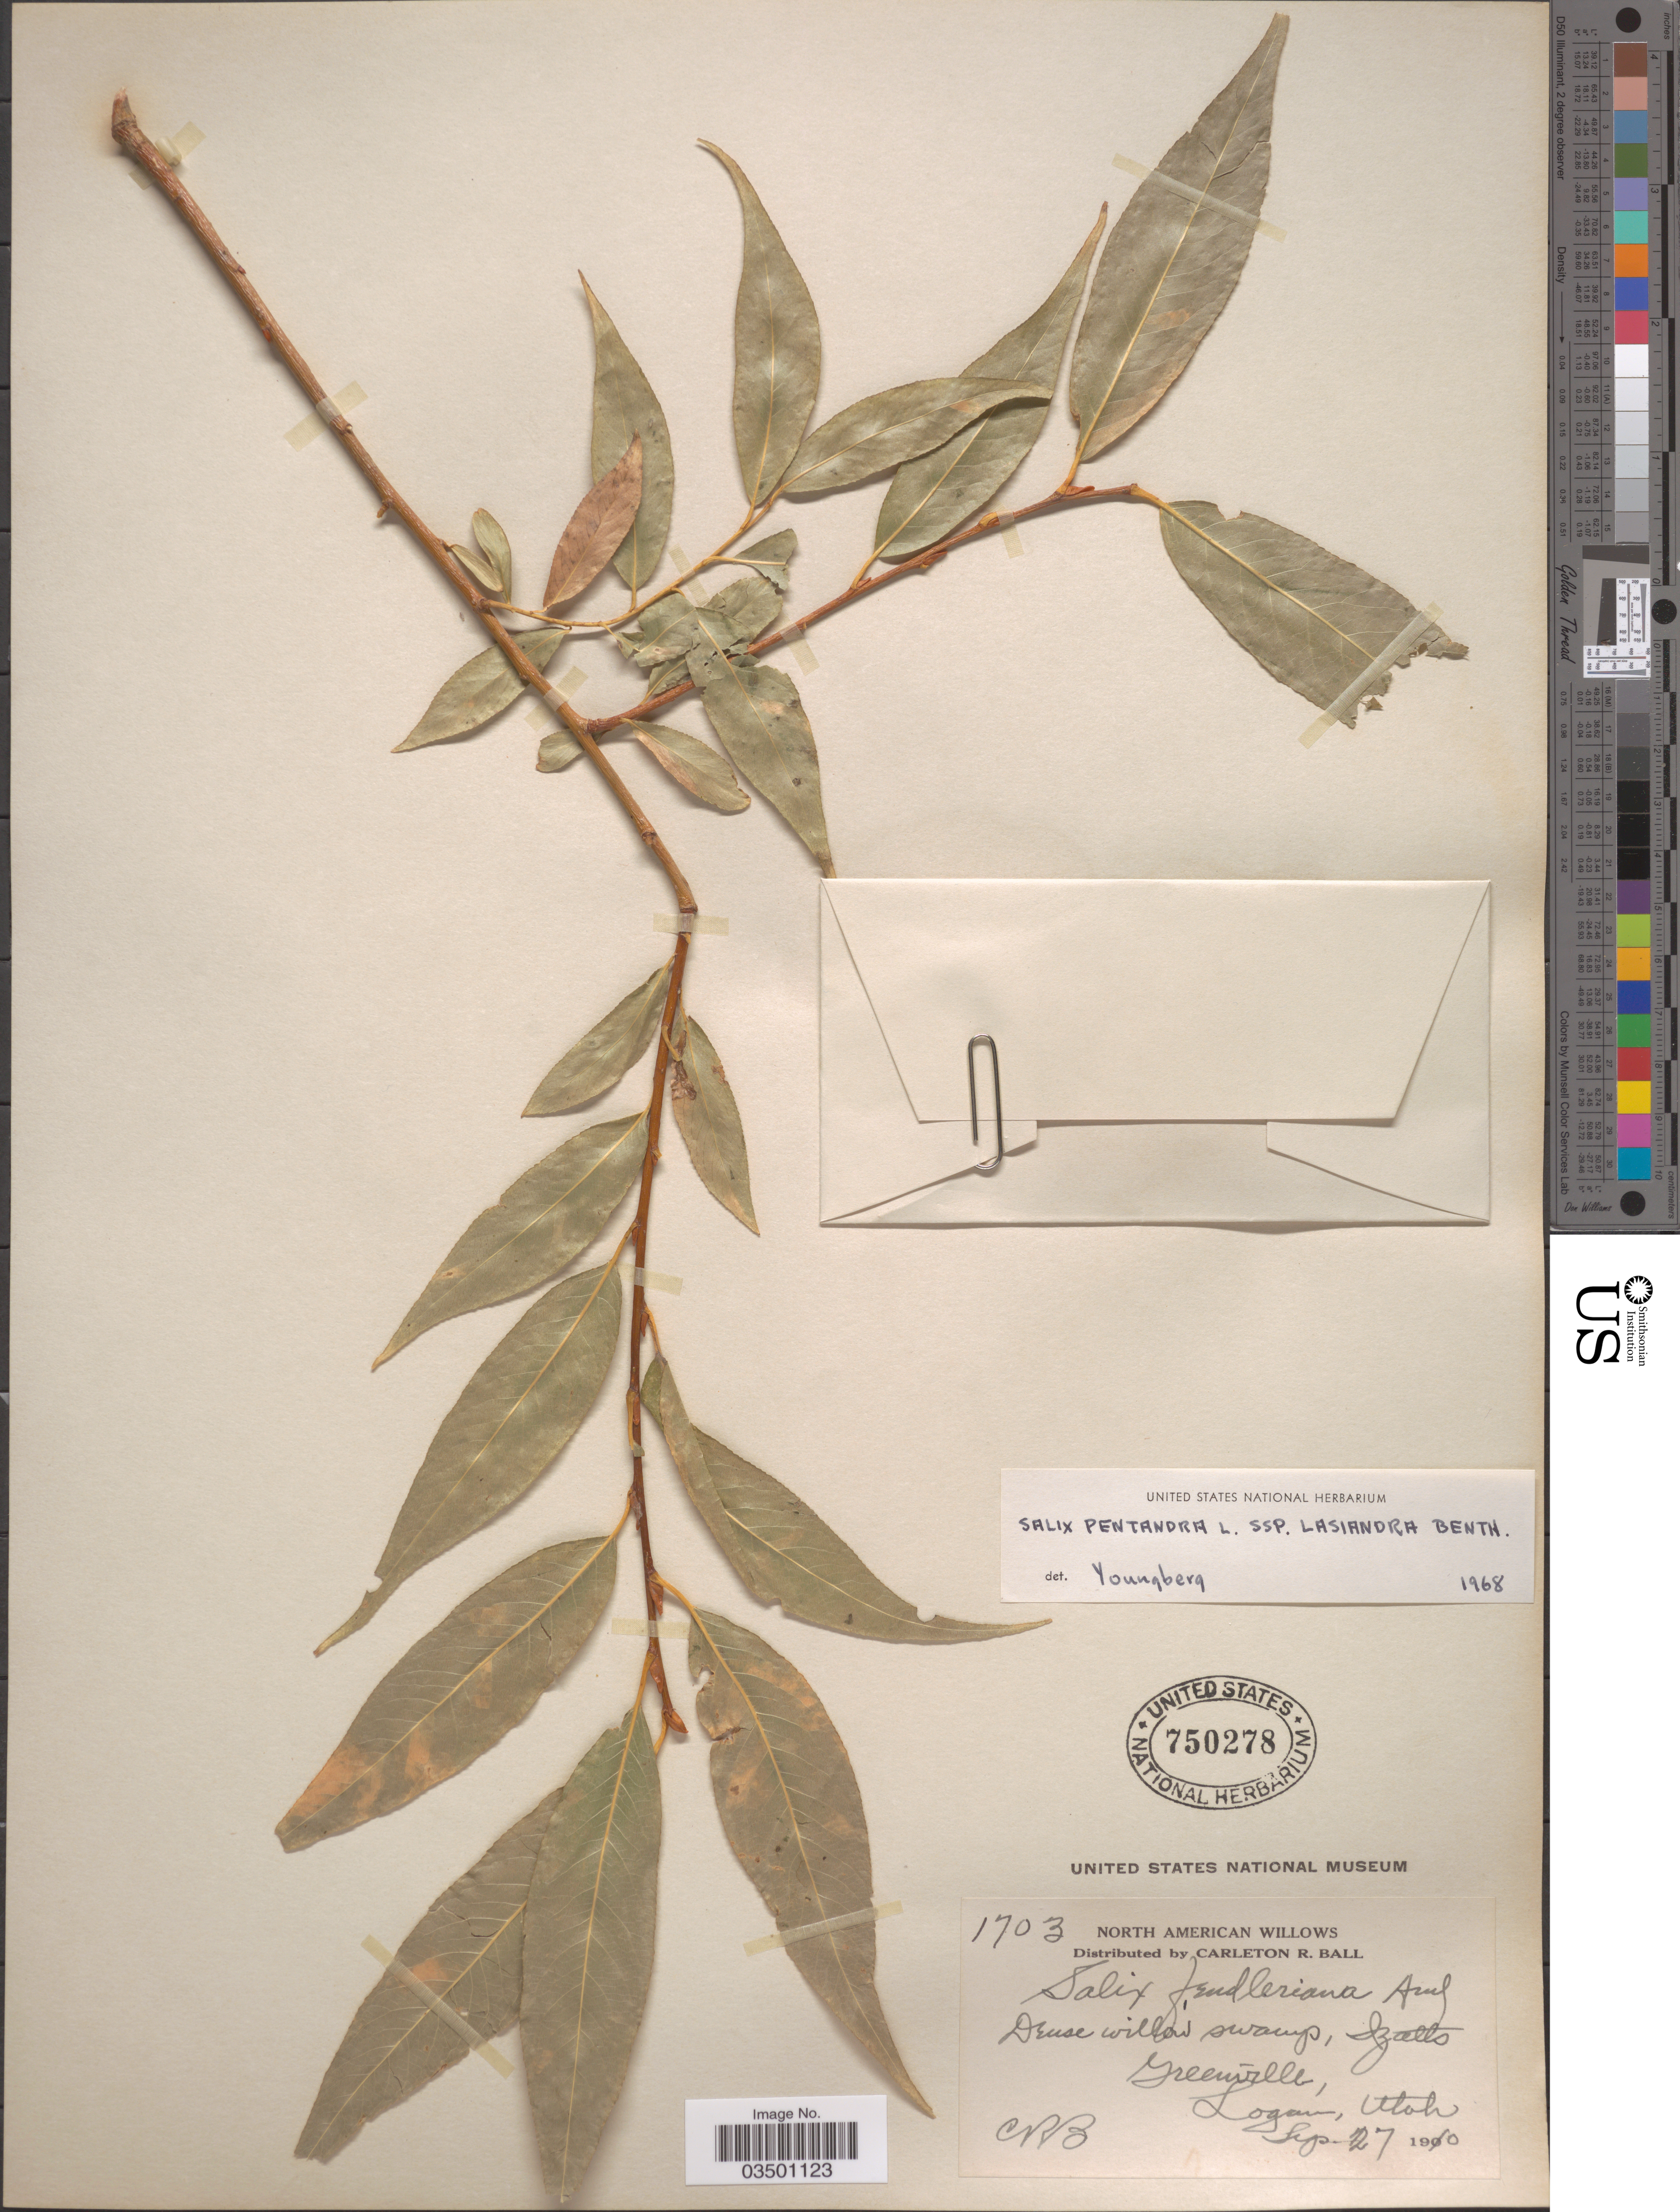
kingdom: Plantae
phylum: Tracheophyta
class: Magnoliopsida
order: Malpighiales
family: Salicaceae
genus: Salix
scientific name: Salix lasiandra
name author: Benth.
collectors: C. R. Ball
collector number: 1703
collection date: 1910-09-27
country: United States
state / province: Utah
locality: Izatts, Greenville, Logan.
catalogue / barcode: US 750278